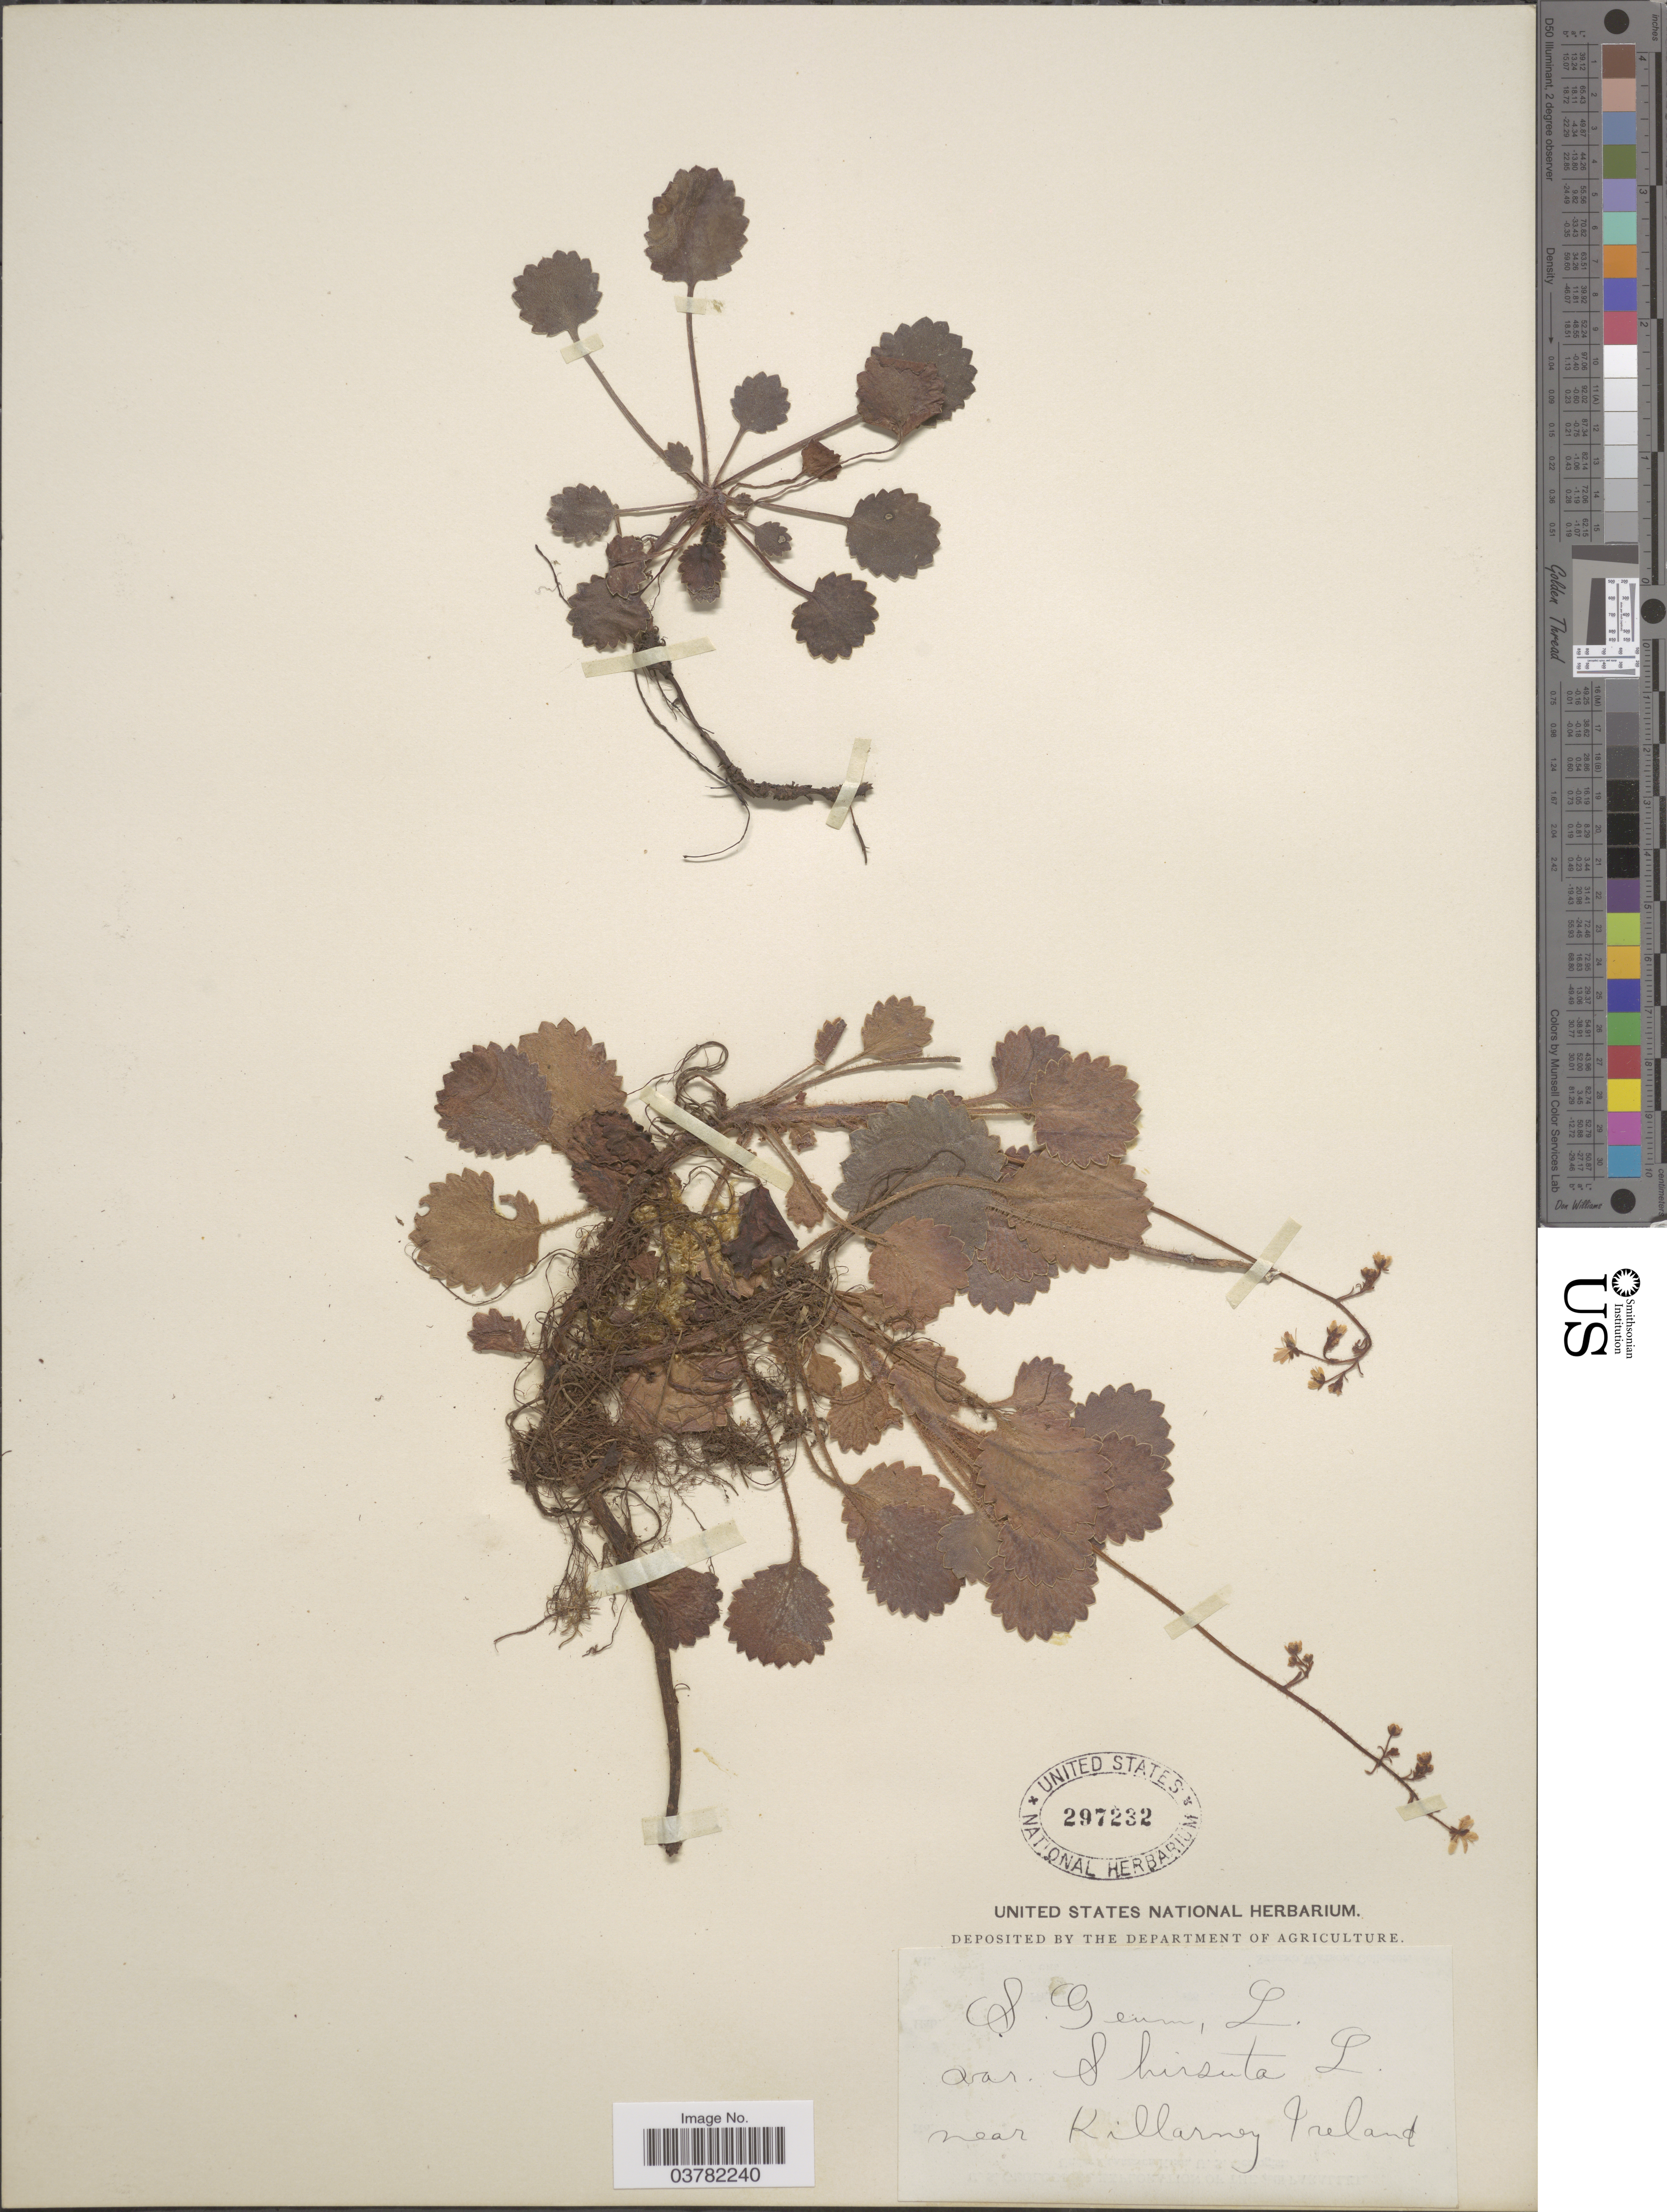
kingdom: Plantae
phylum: Tracheophyta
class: Magnoliopsida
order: Saxifragales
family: Saxifragaceae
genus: Saxifraga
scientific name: Saxifraga geum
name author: L.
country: Ireland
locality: Near Killarney.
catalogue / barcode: US 297232